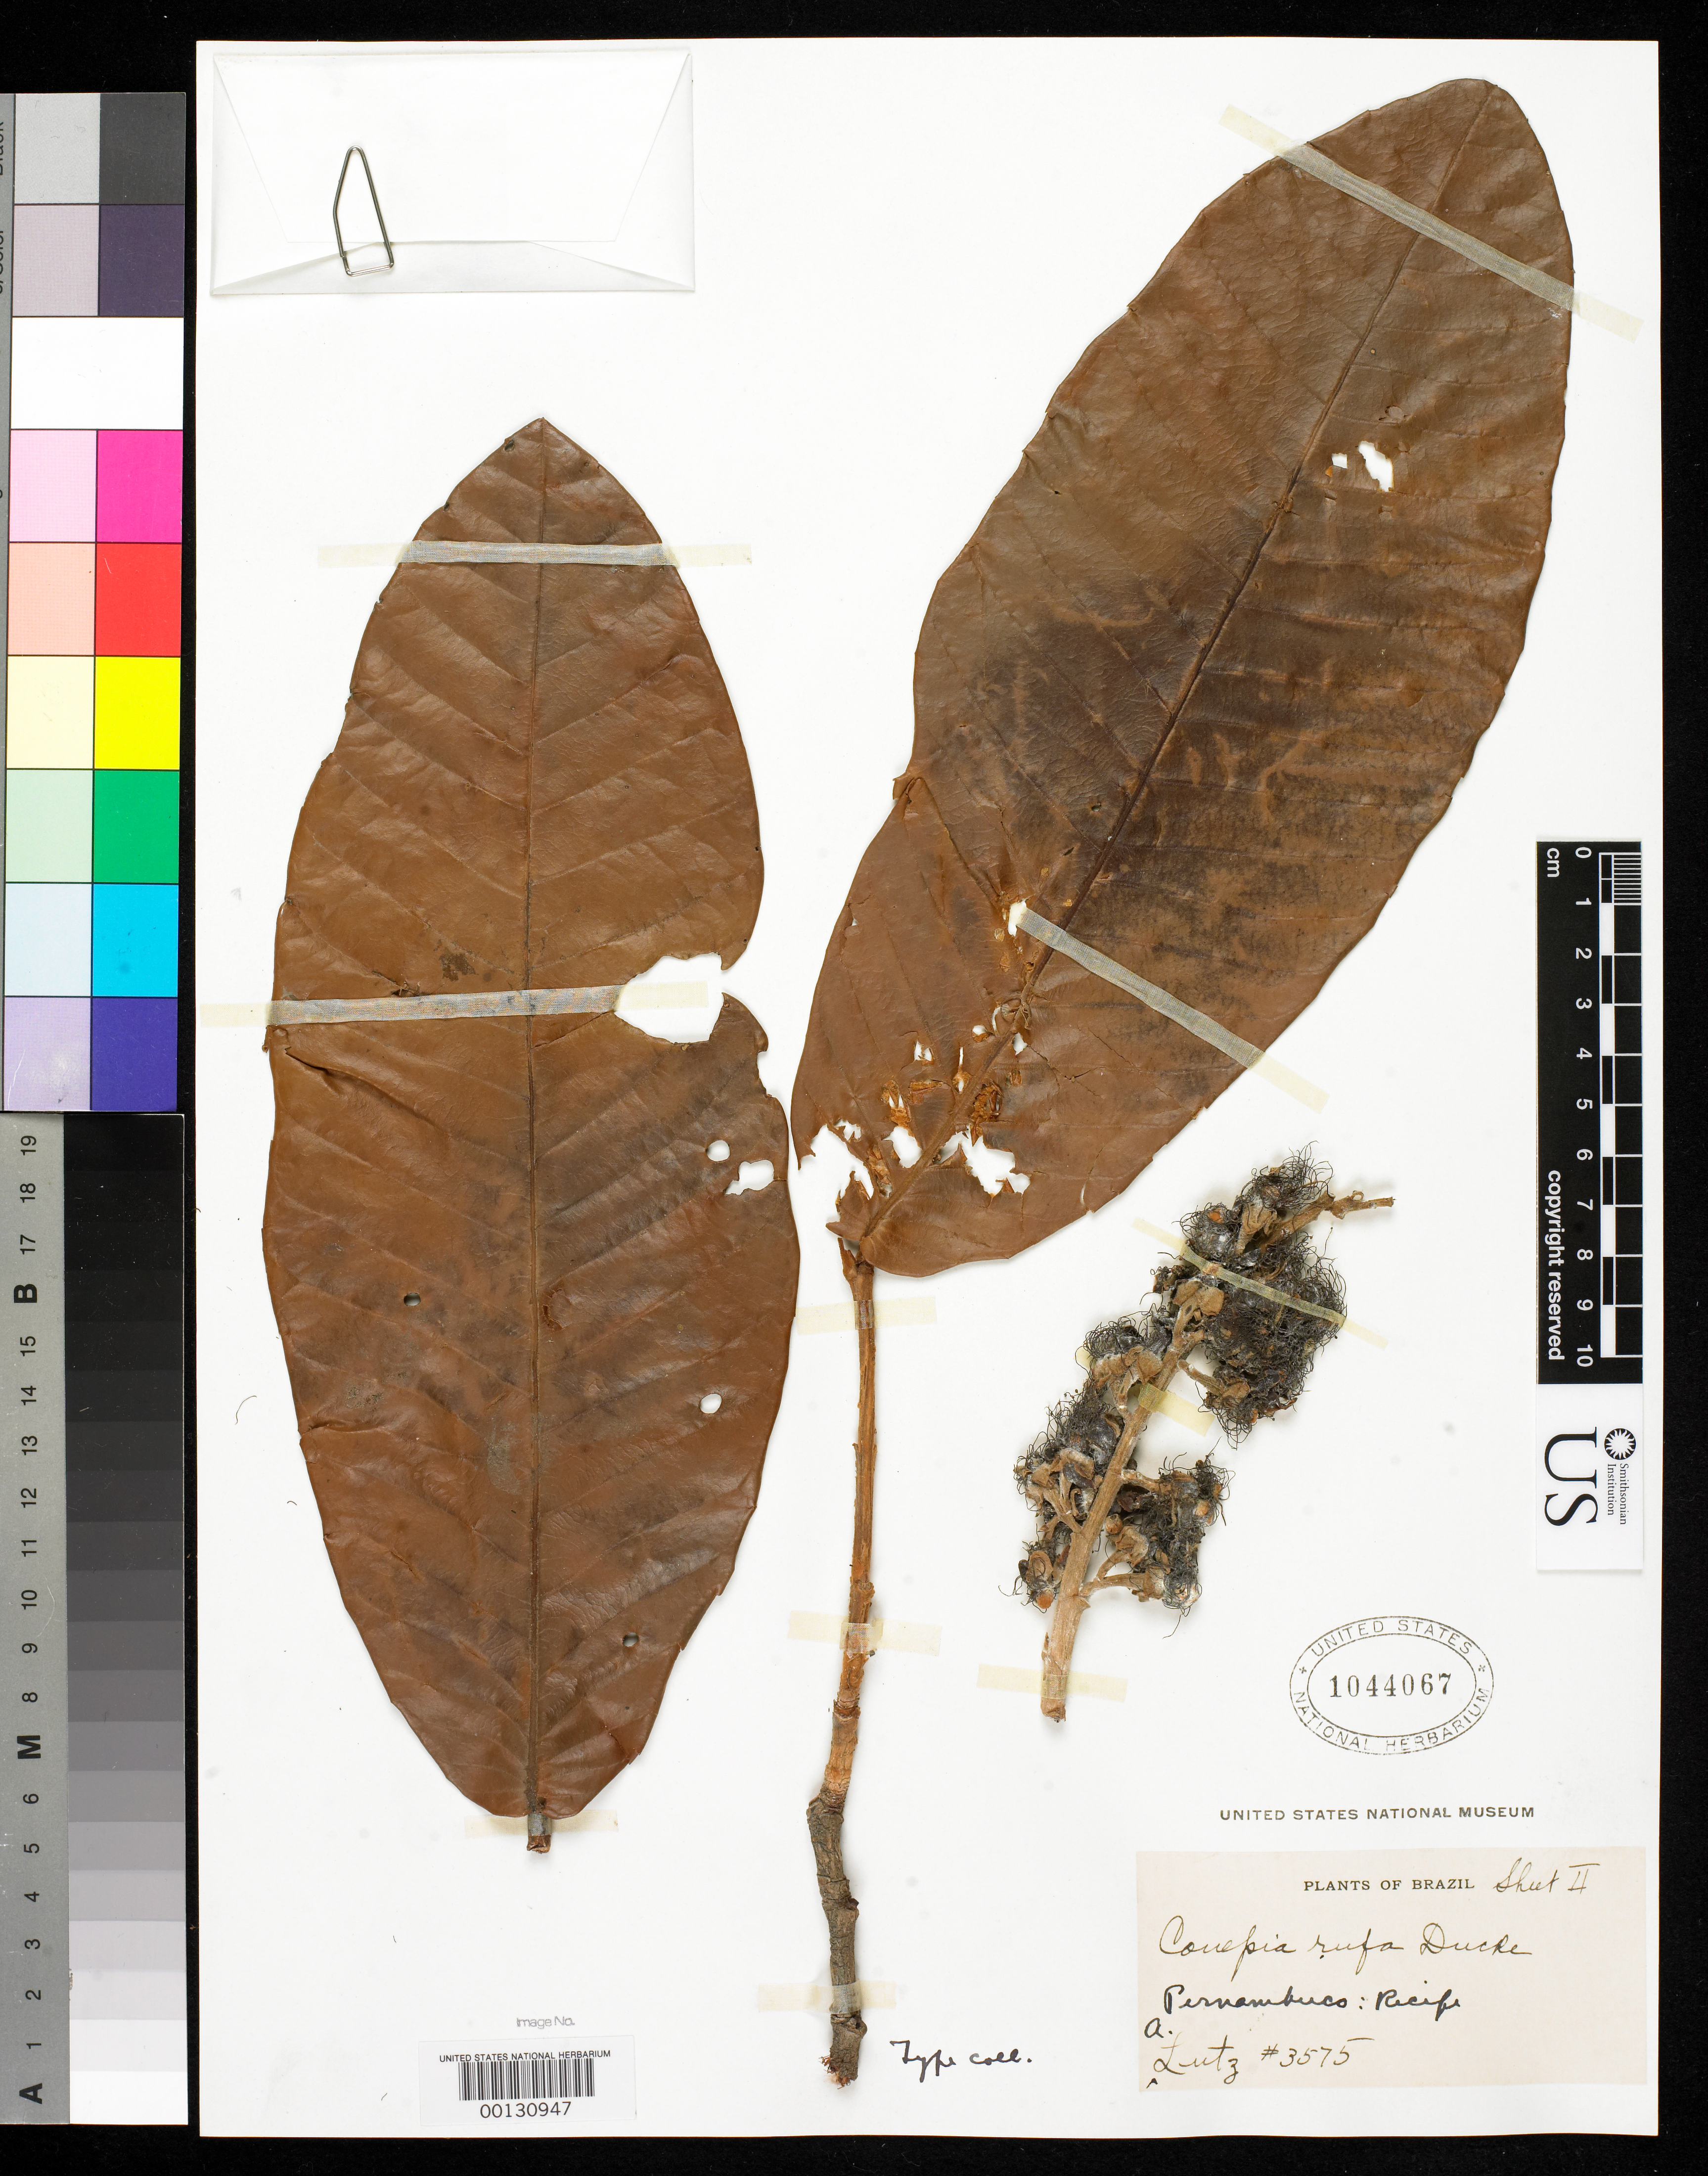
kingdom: Plantae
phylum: Tracheophyta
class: Magnoliopsida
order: Malpighiales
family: Chrysobalanaceae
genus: Couepia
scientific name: Couepia rufa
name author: Ducke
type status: Isotype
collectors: A. Lutz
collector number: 3575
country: Brazil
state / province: Pernambuco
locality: Recife.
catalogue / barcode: US 1044067